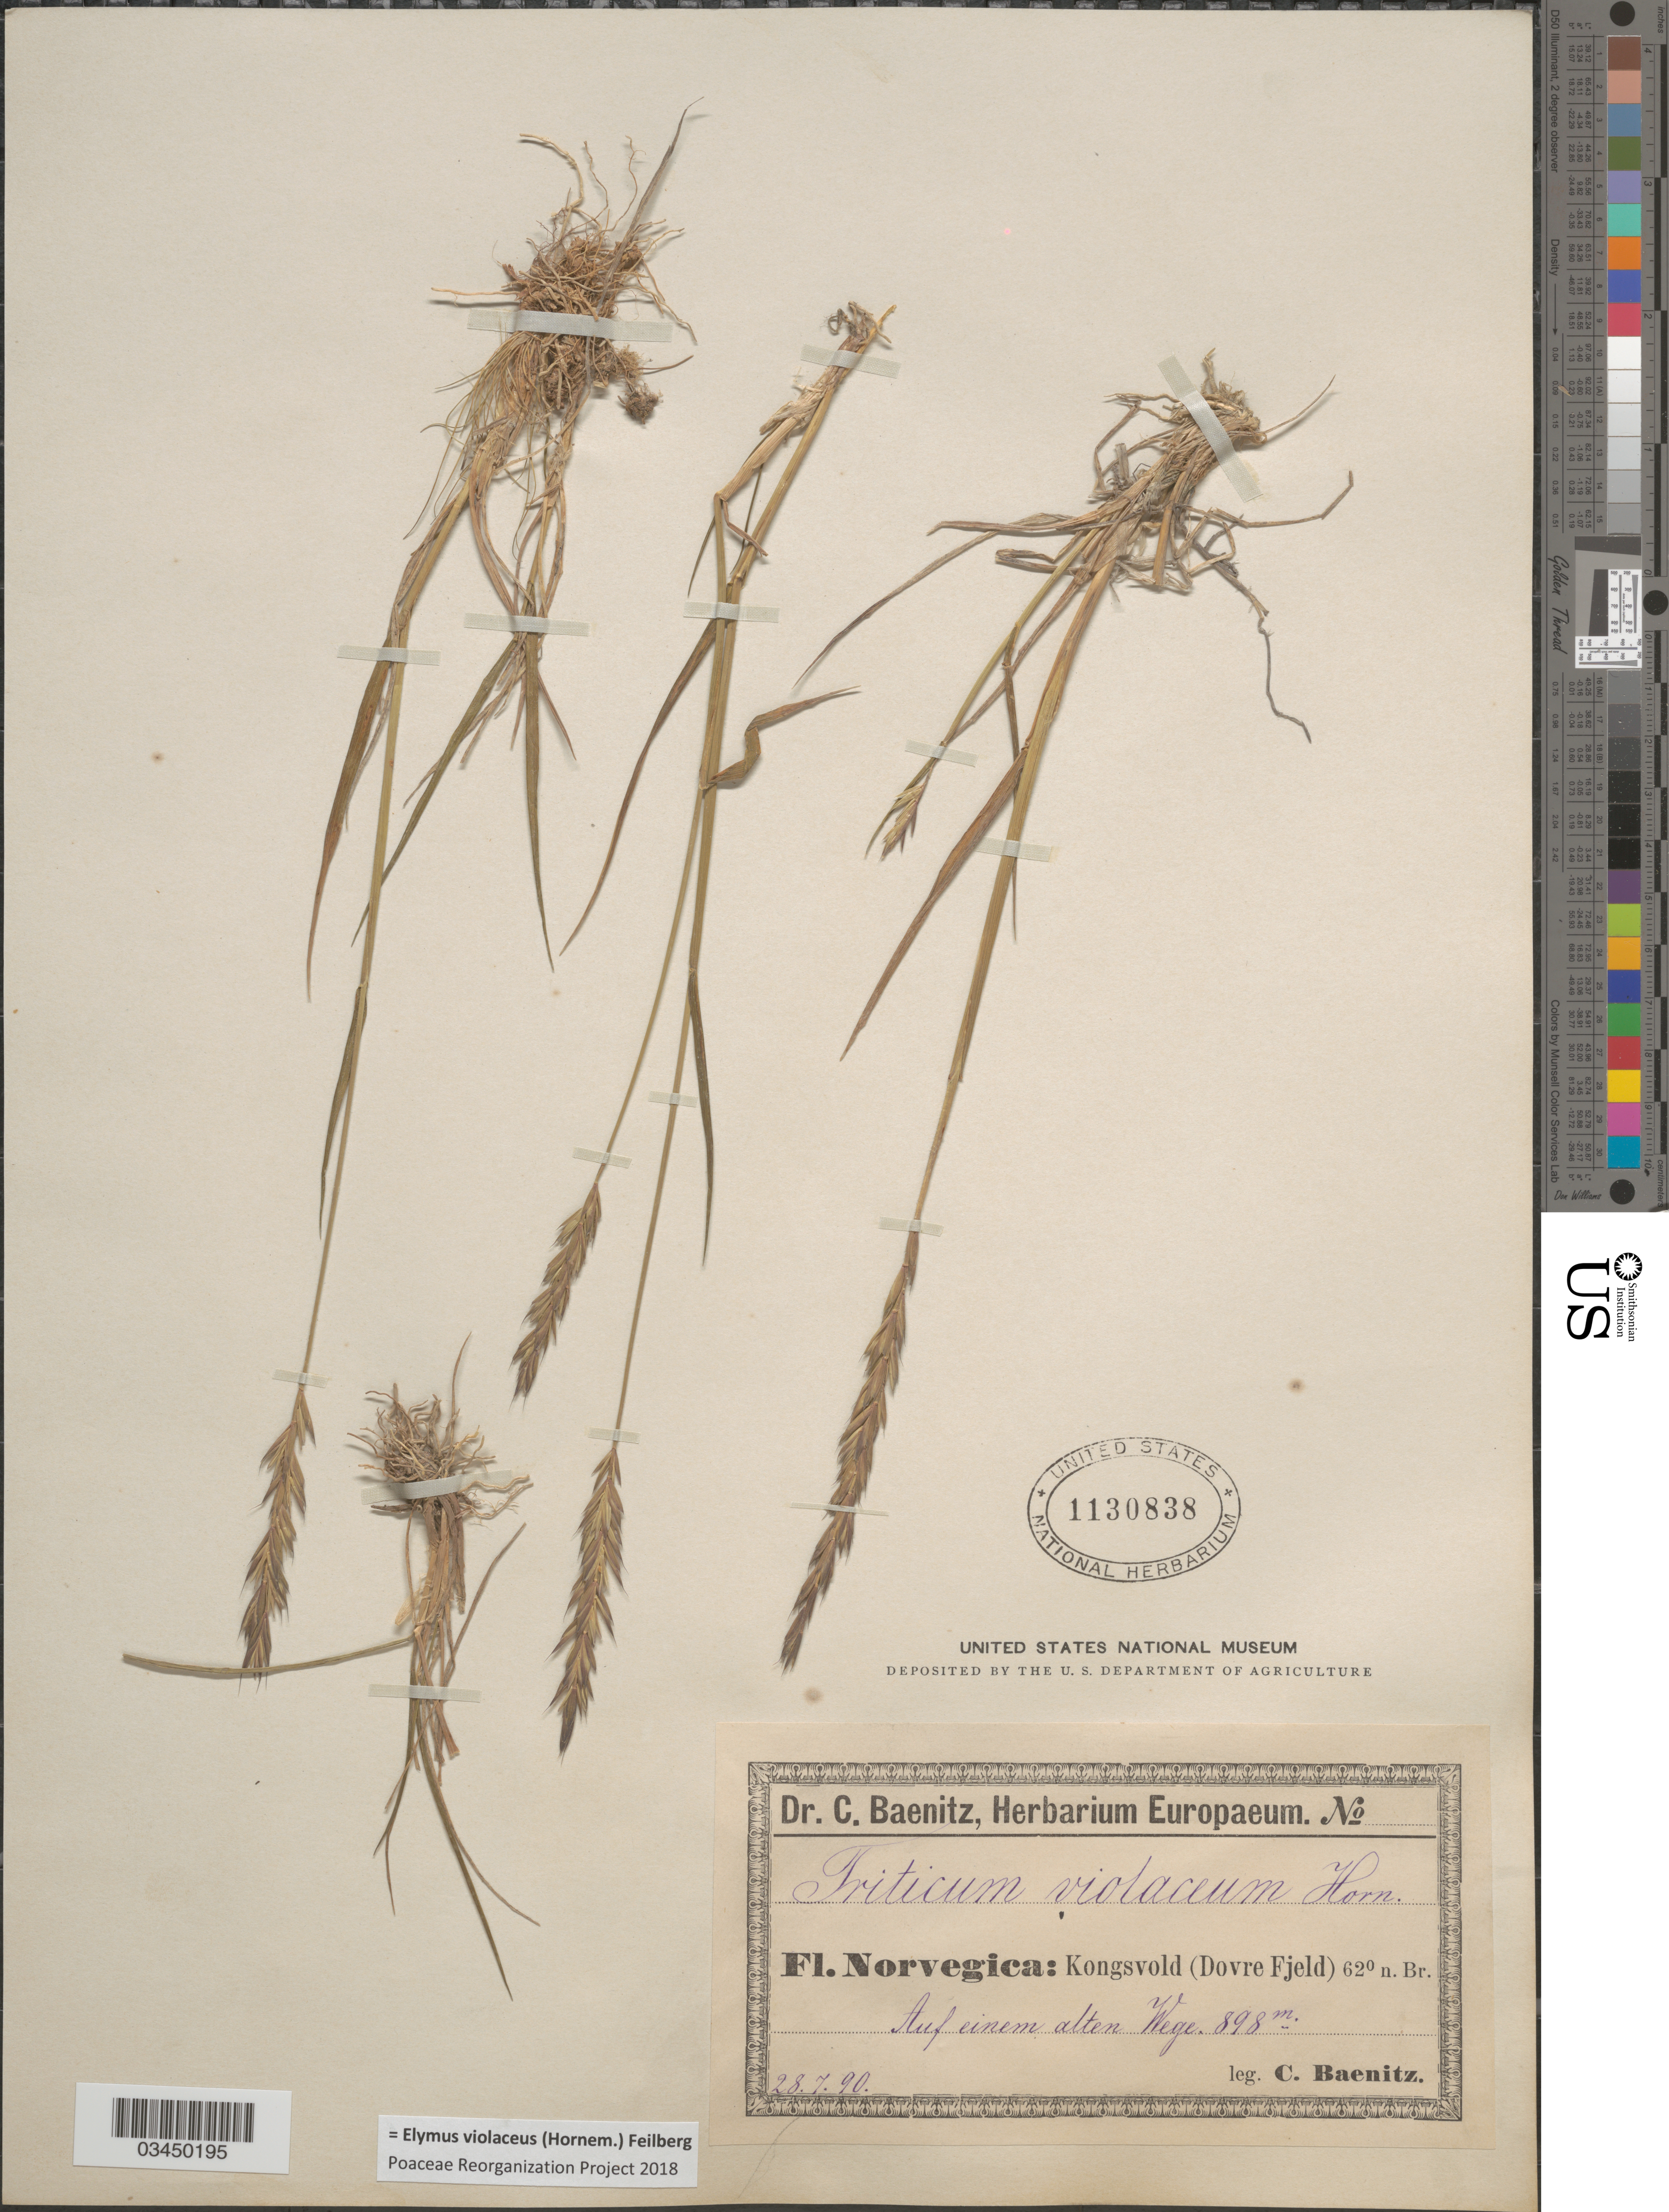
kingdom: Plantae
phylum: Tracheophyta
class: Liliopsida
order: Poales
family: Poaceae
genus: Elymus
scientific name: Elymus violaceus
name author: (Hornem.) Feilberg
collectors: C. G. Baenitz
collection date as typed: Transcribed d/m/y: 28/7/90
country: Norway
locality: Norvegica: Kongsvold (Dovre Fjeld). Auf einem alten Wege.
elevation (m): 898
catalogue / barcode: US 1130838